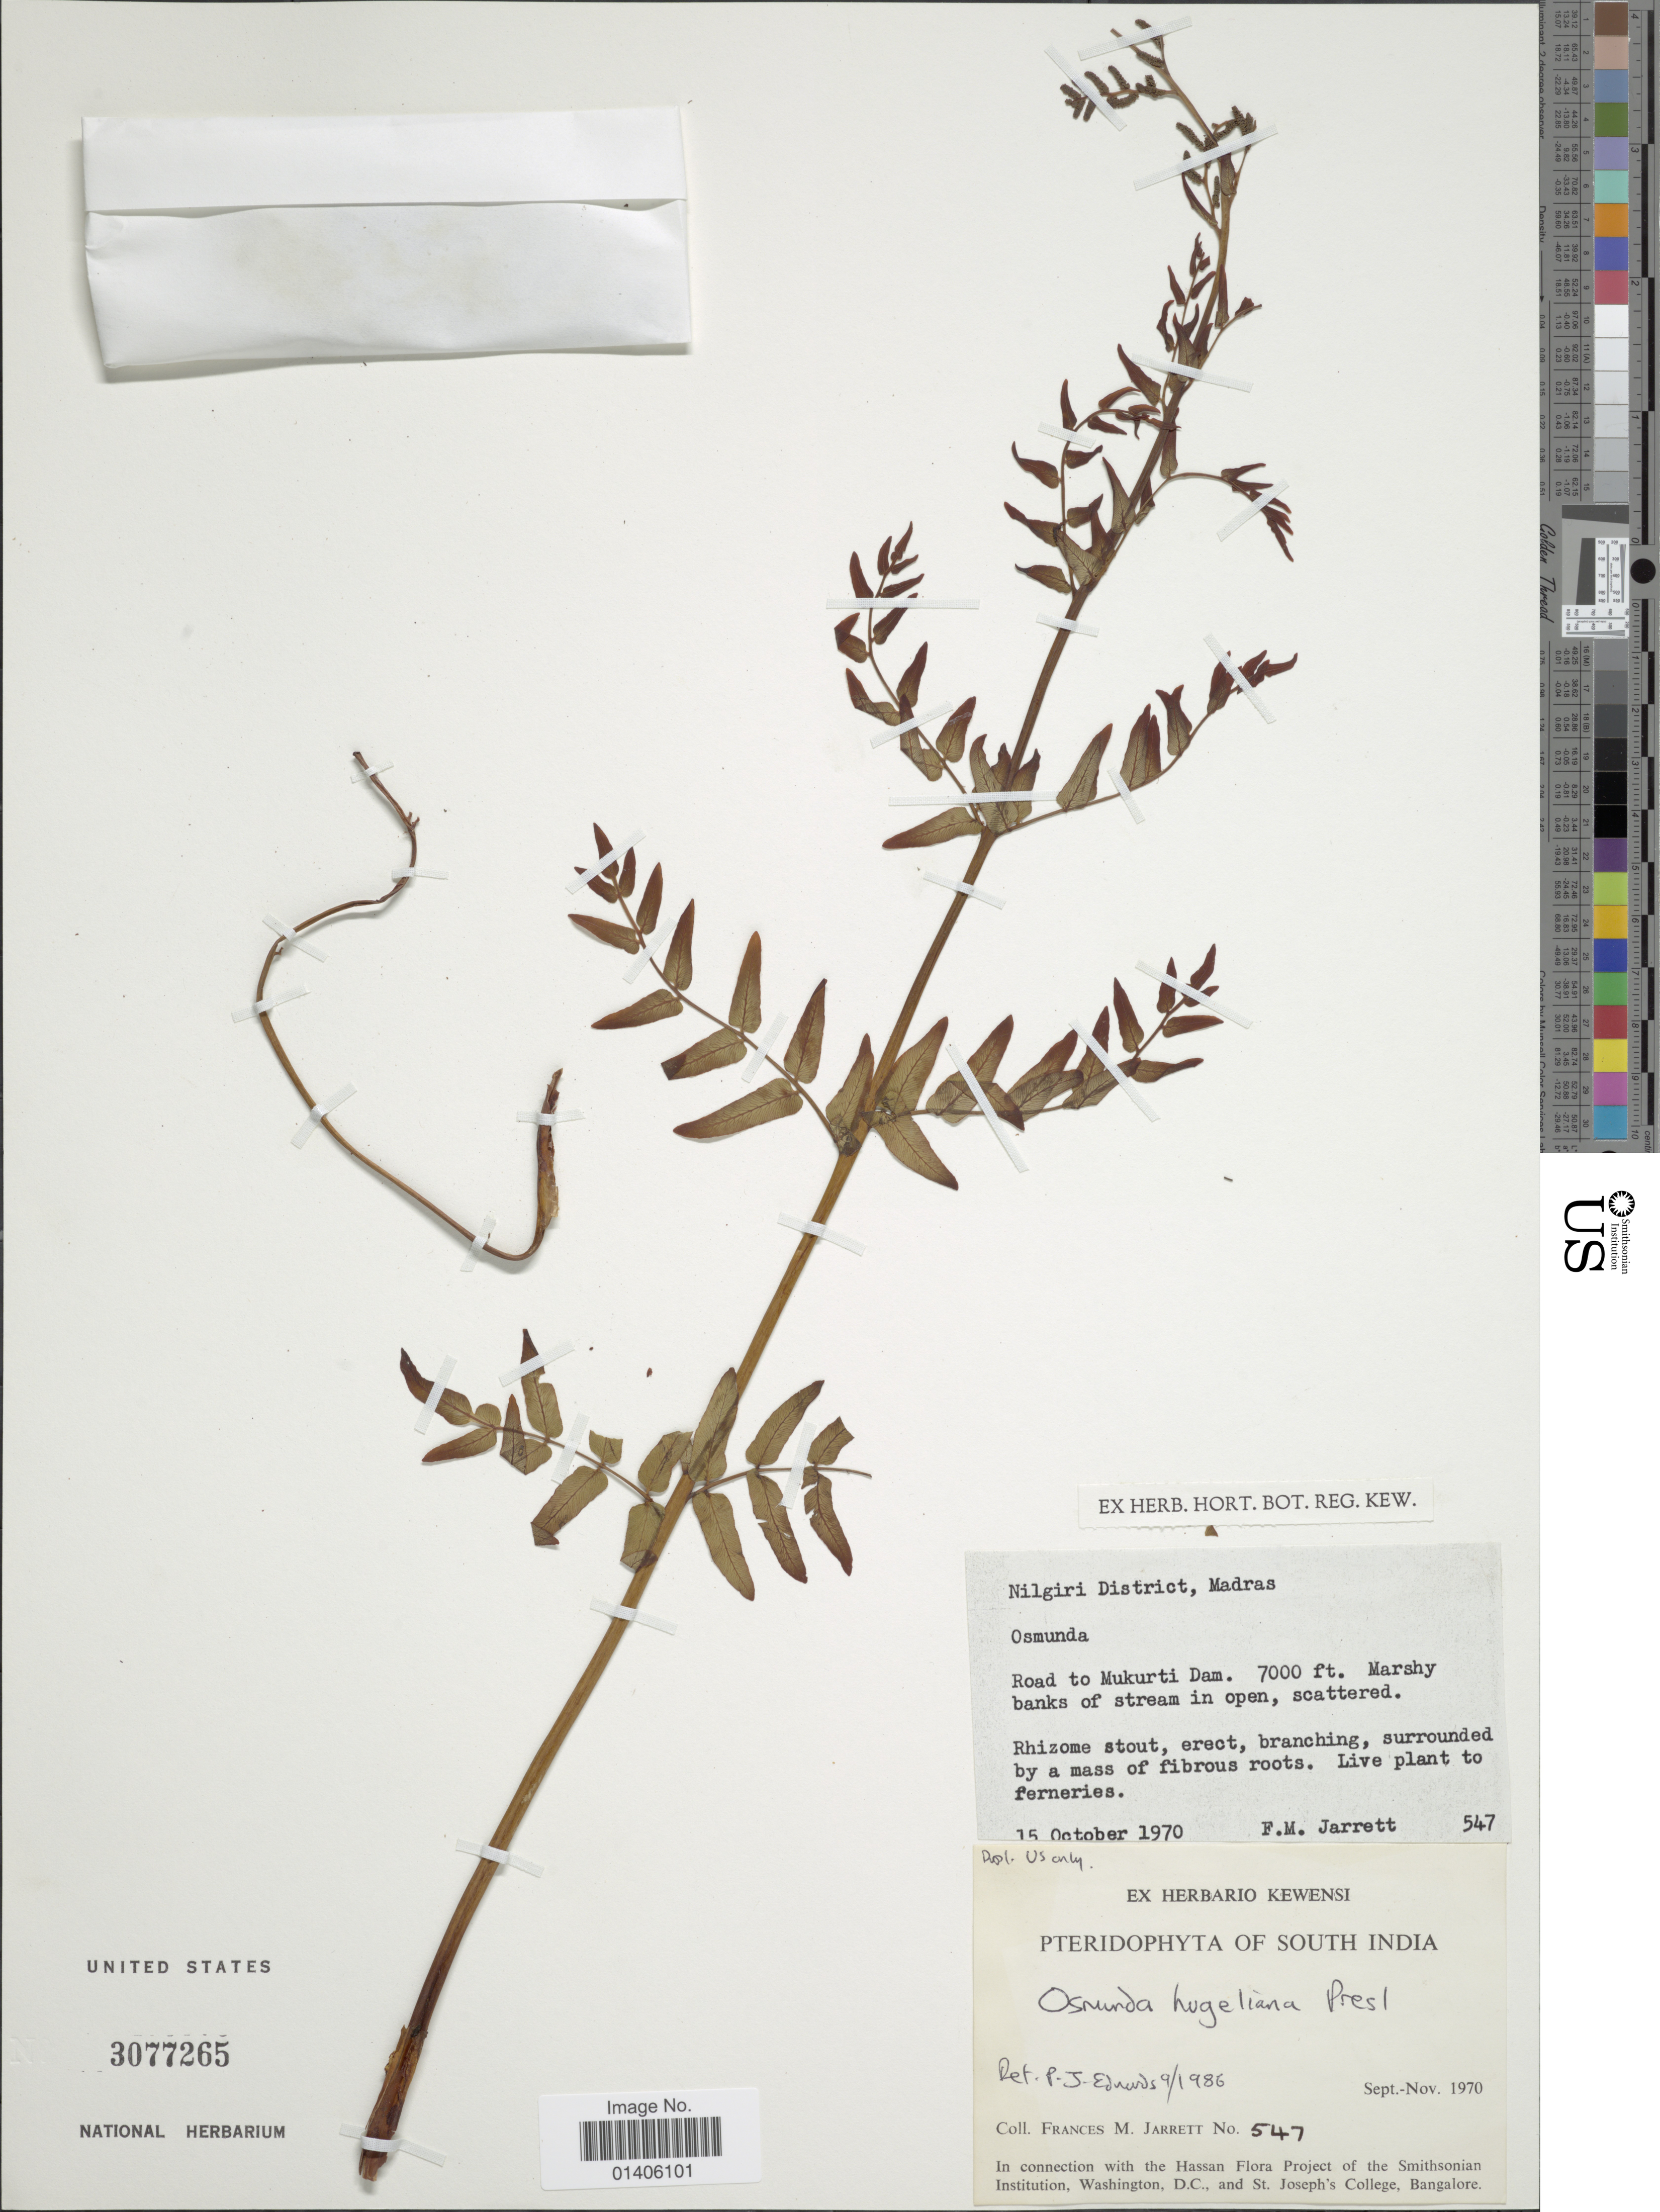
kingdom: Plantae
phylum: Tracheophyta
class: Polypodiopsida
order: Osmundales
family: Osmundaceae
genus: Osmunda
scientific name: Osmunda huegeliana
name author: C. Presl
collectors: F. M. Jarrett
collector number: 547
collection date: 1970-10-15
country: India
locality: Nilgiri District, Madras, Road to Mukurti Dam. Marshy banks of stream in open, scattered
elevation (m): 2134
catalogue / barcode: US 3077265